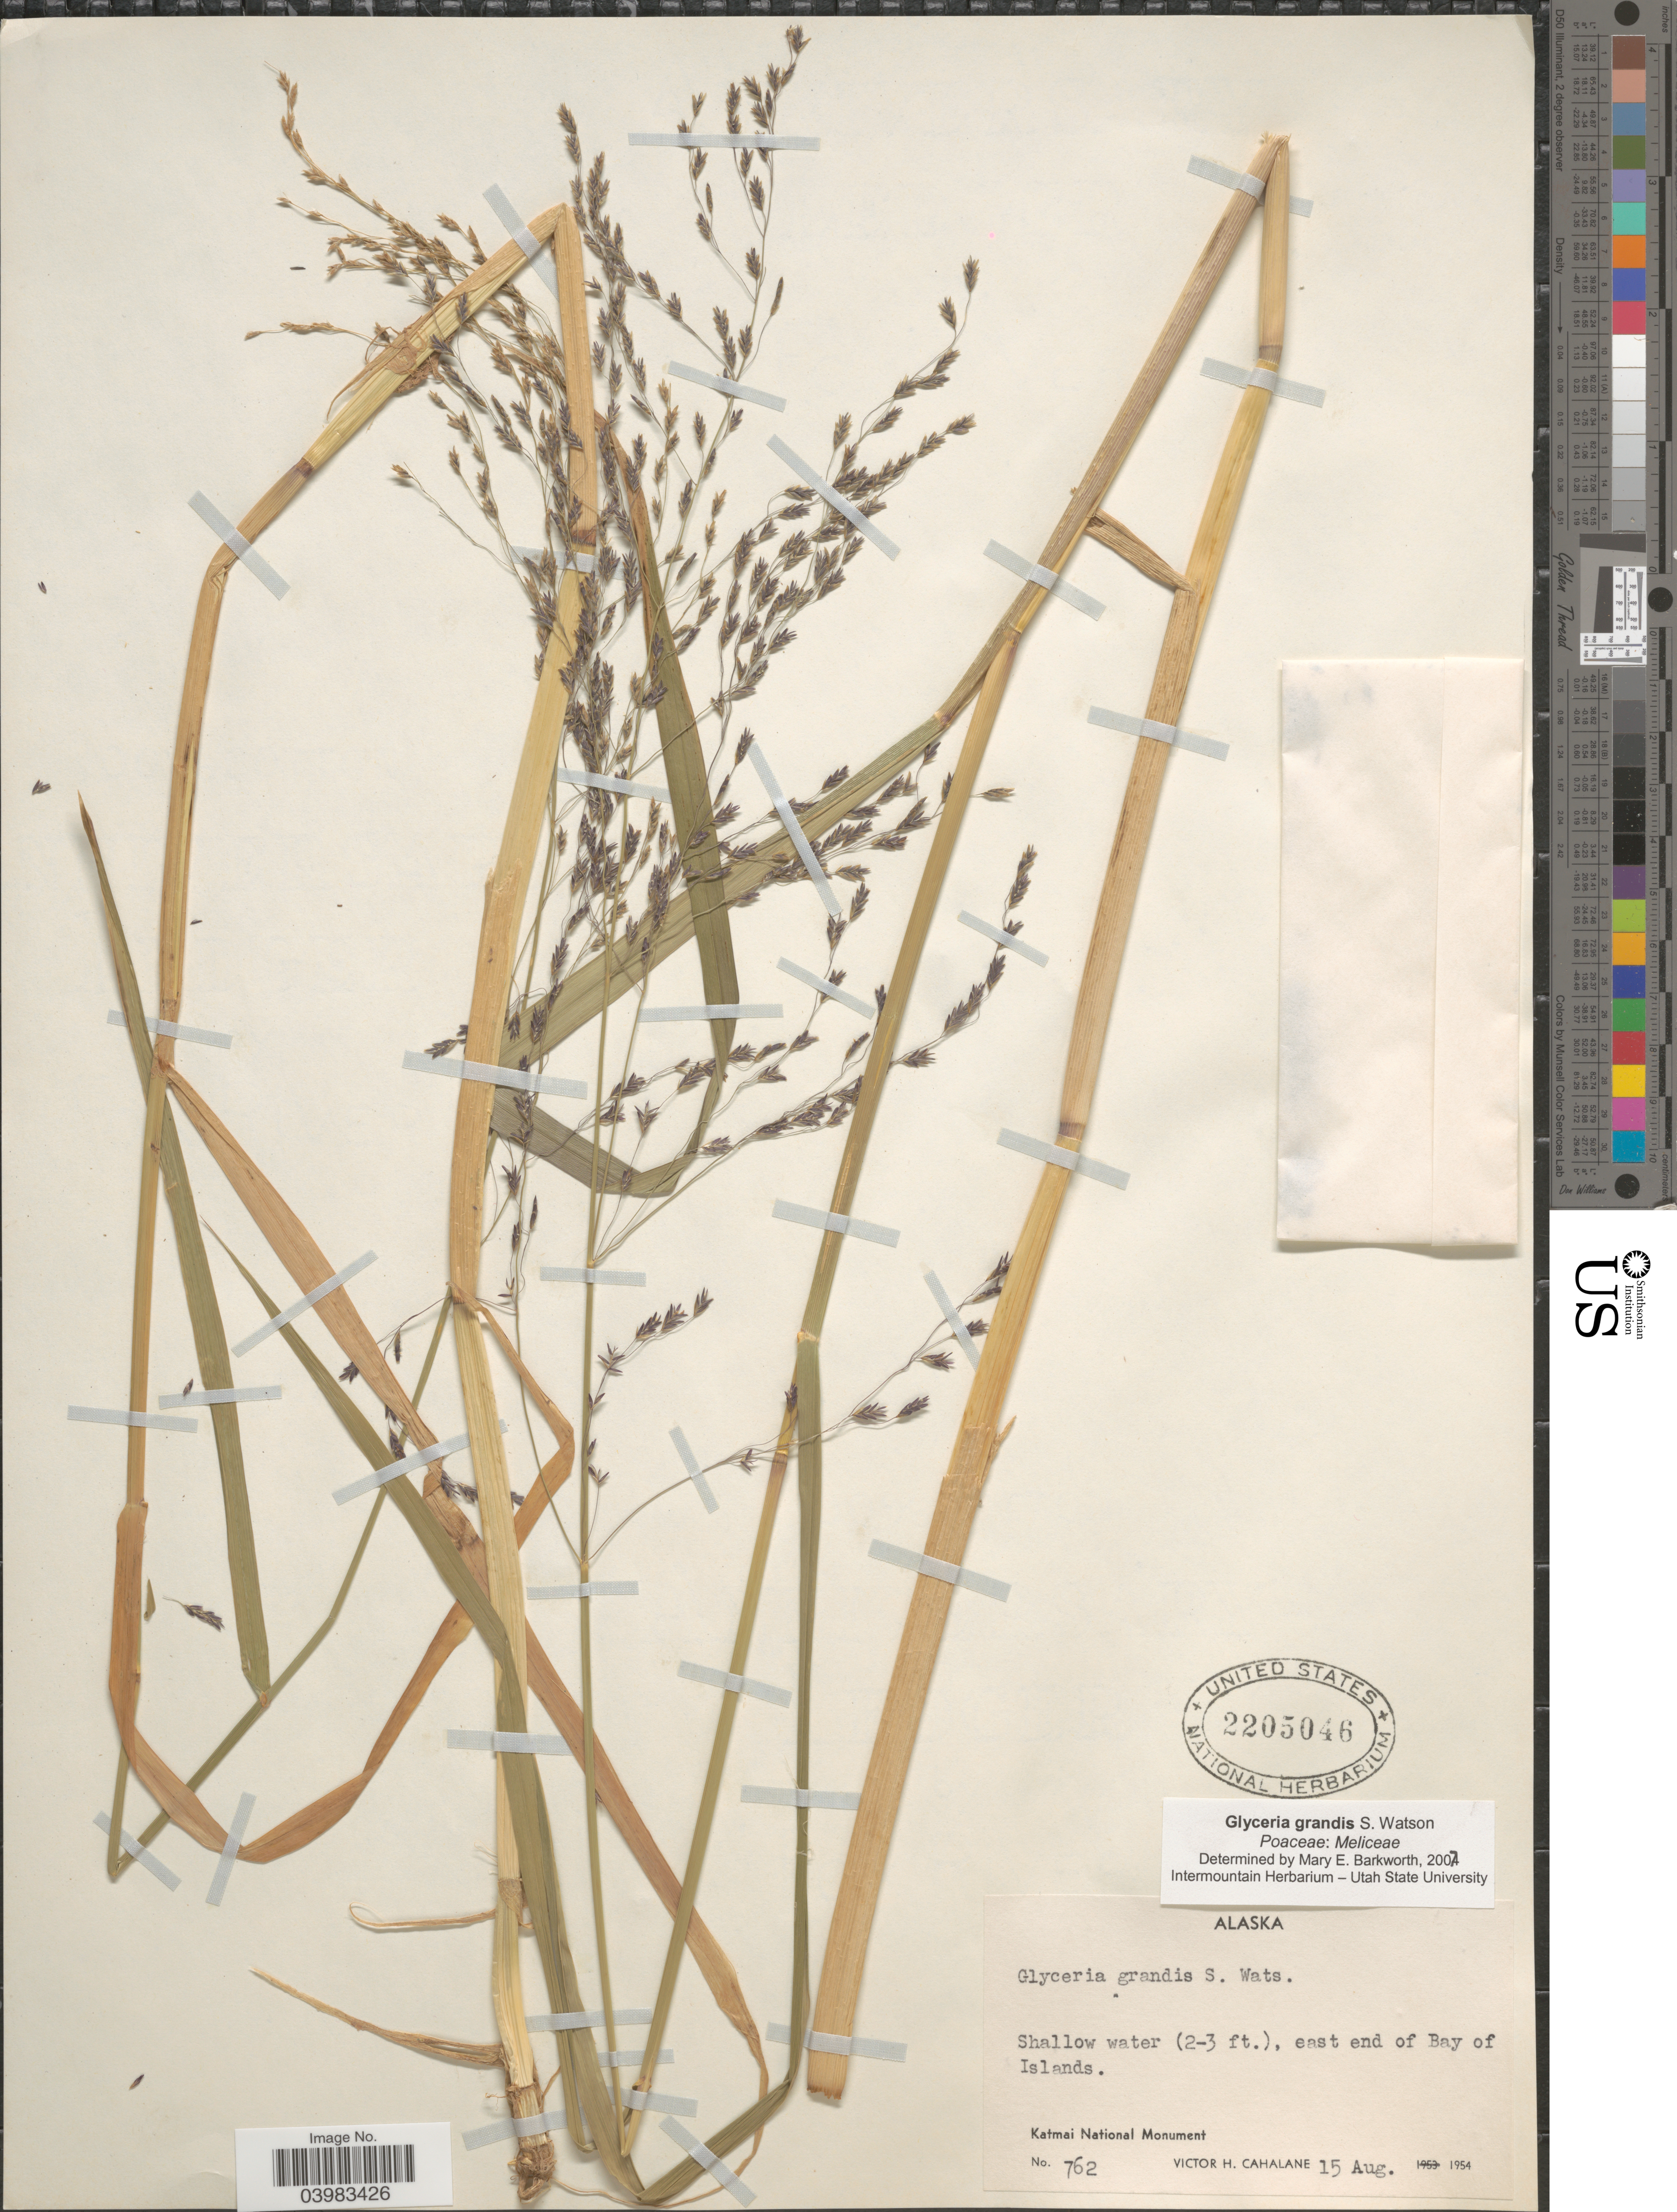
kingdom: Plantae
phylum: Tracheophyta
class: Liliopsida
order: Poales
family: Poaceae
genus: Glyceria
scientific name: Glyceria grandis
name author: S. Watson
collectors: V. Cahalane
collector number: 762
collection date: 1954-08-15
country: United States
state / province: Alaska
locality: East end of Bay of Islands. Katmai National Monument.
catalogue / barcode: US 2205046